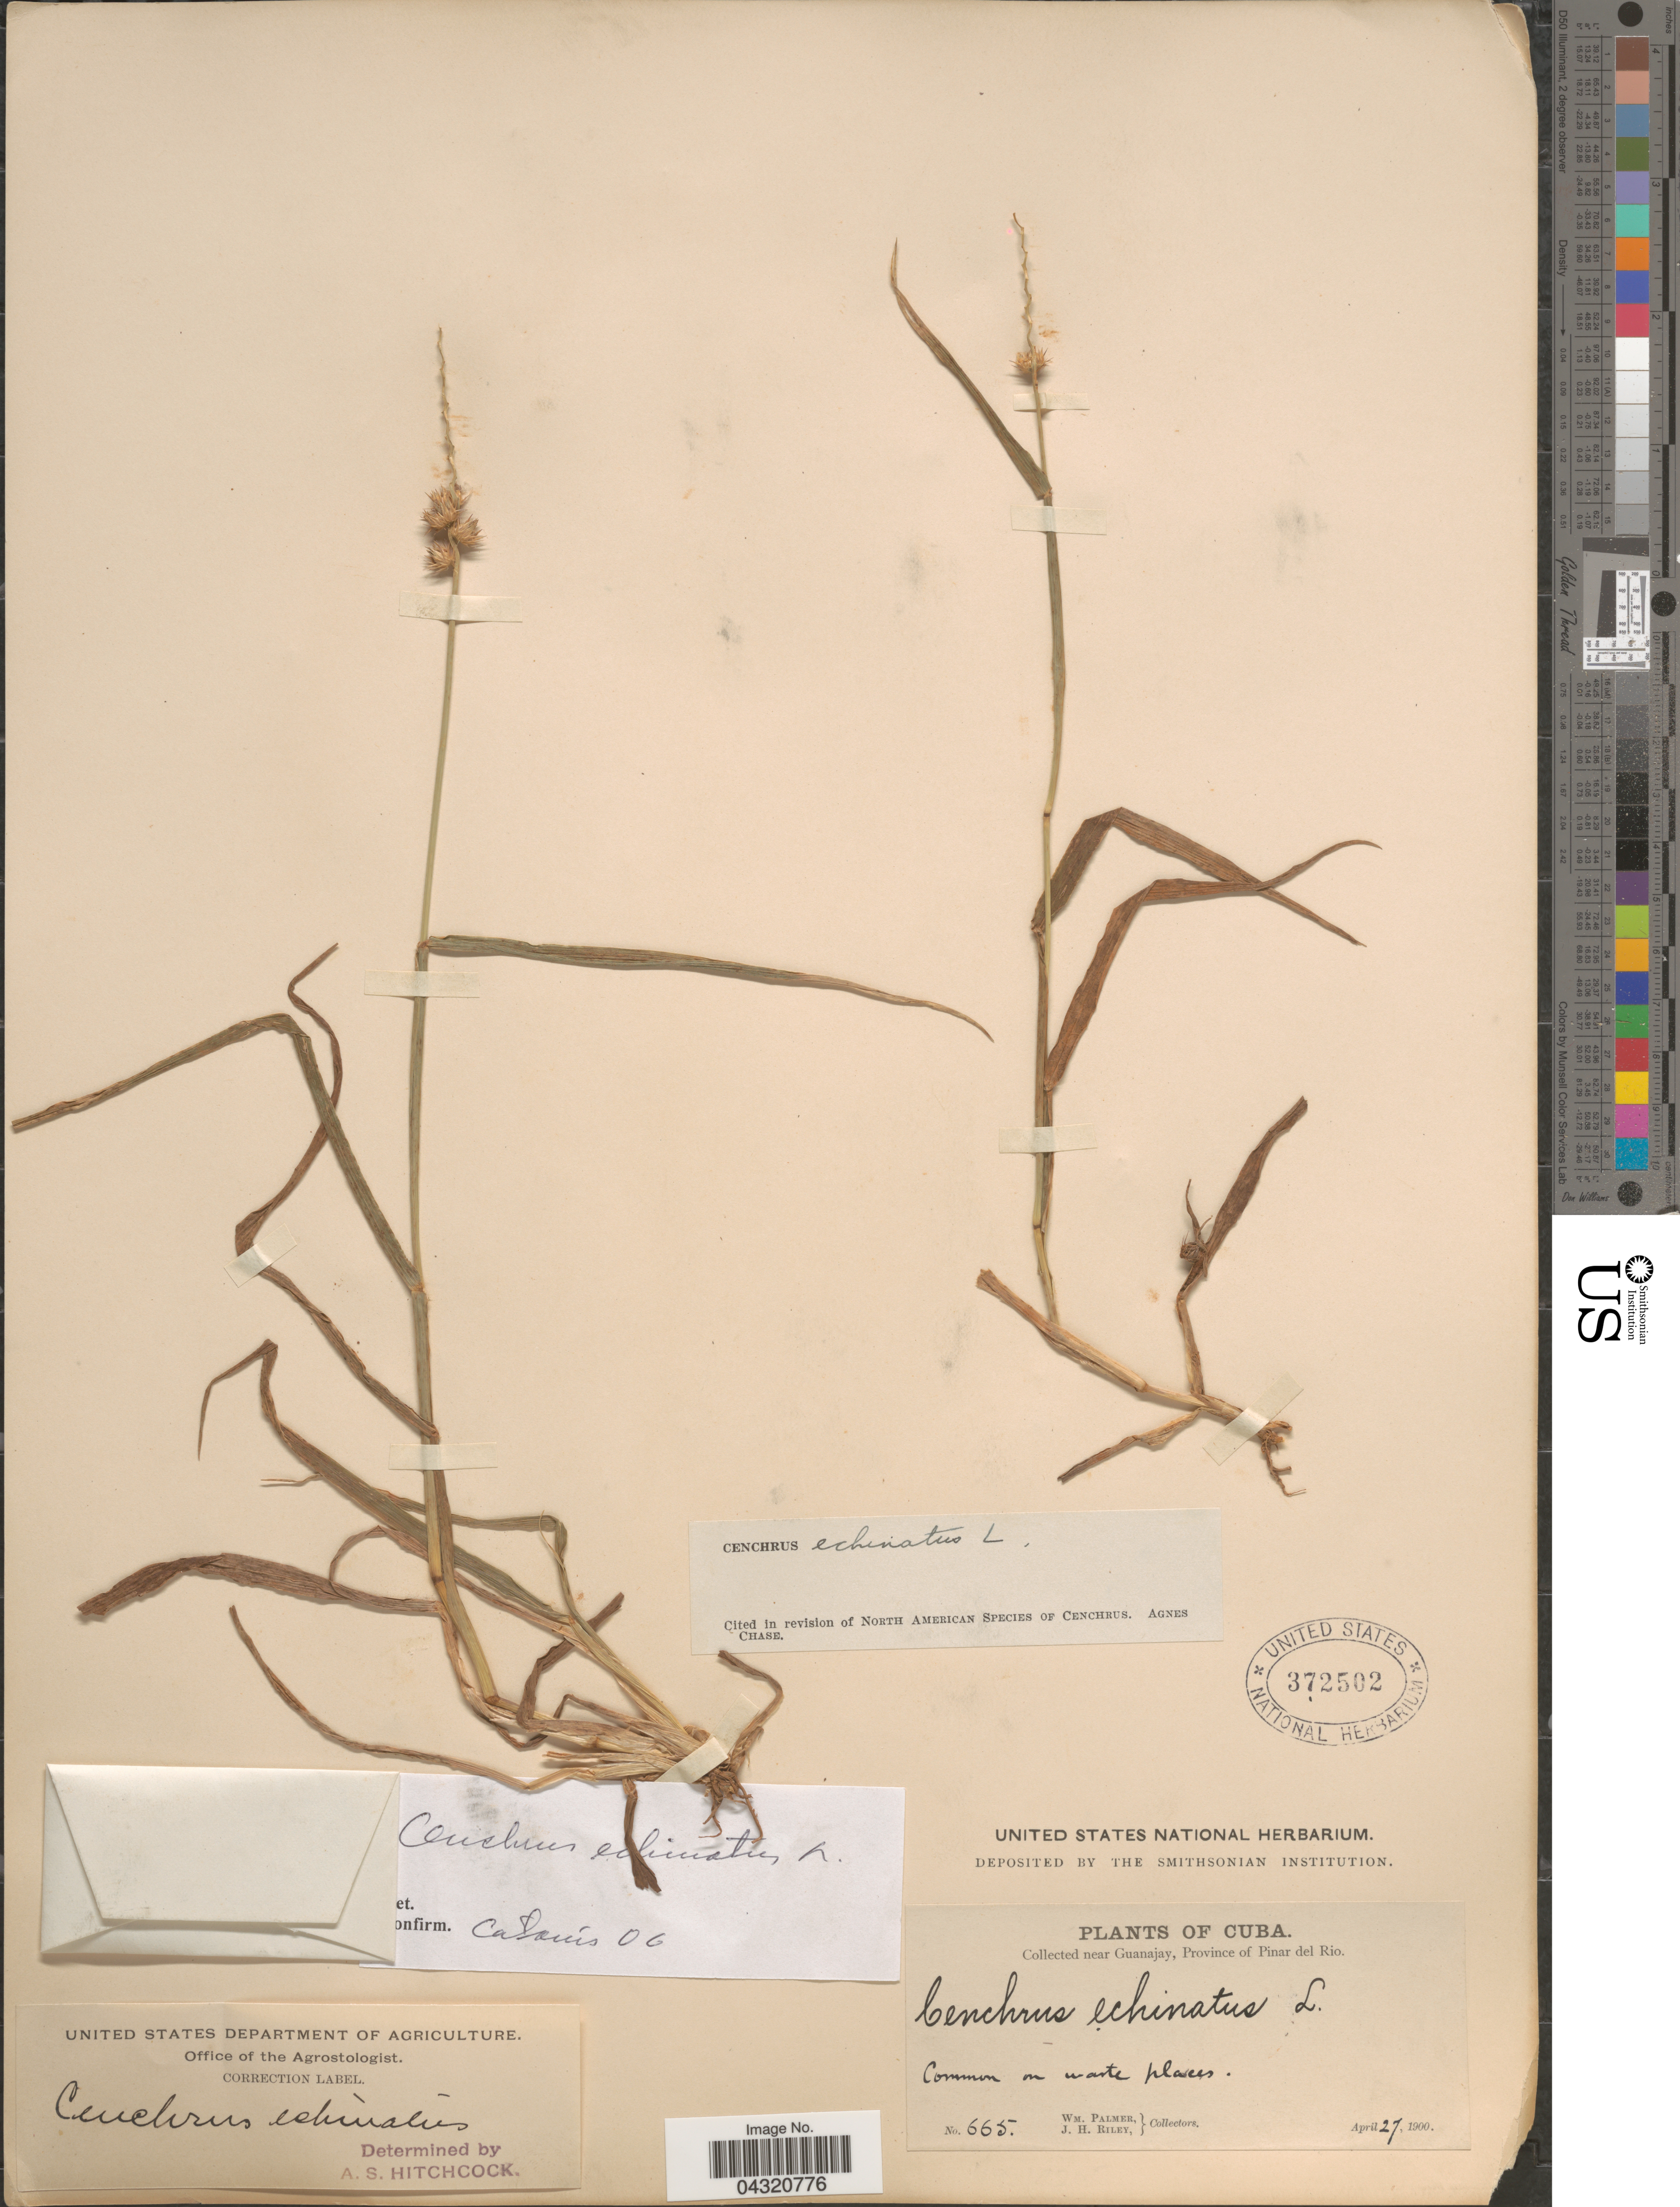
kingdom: Plantae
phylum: Tracheophyta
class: Liliopsida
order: Poales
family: Poaceae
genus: Cenchrus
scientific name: Cenchrus echinatus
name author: L.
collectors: W. Palmer & J. H. Riley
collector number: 665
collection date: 1900-04-27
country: Cuba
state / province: Pinar del Río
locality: Near Guanajay. Common on waste places.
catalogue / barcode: US 372502